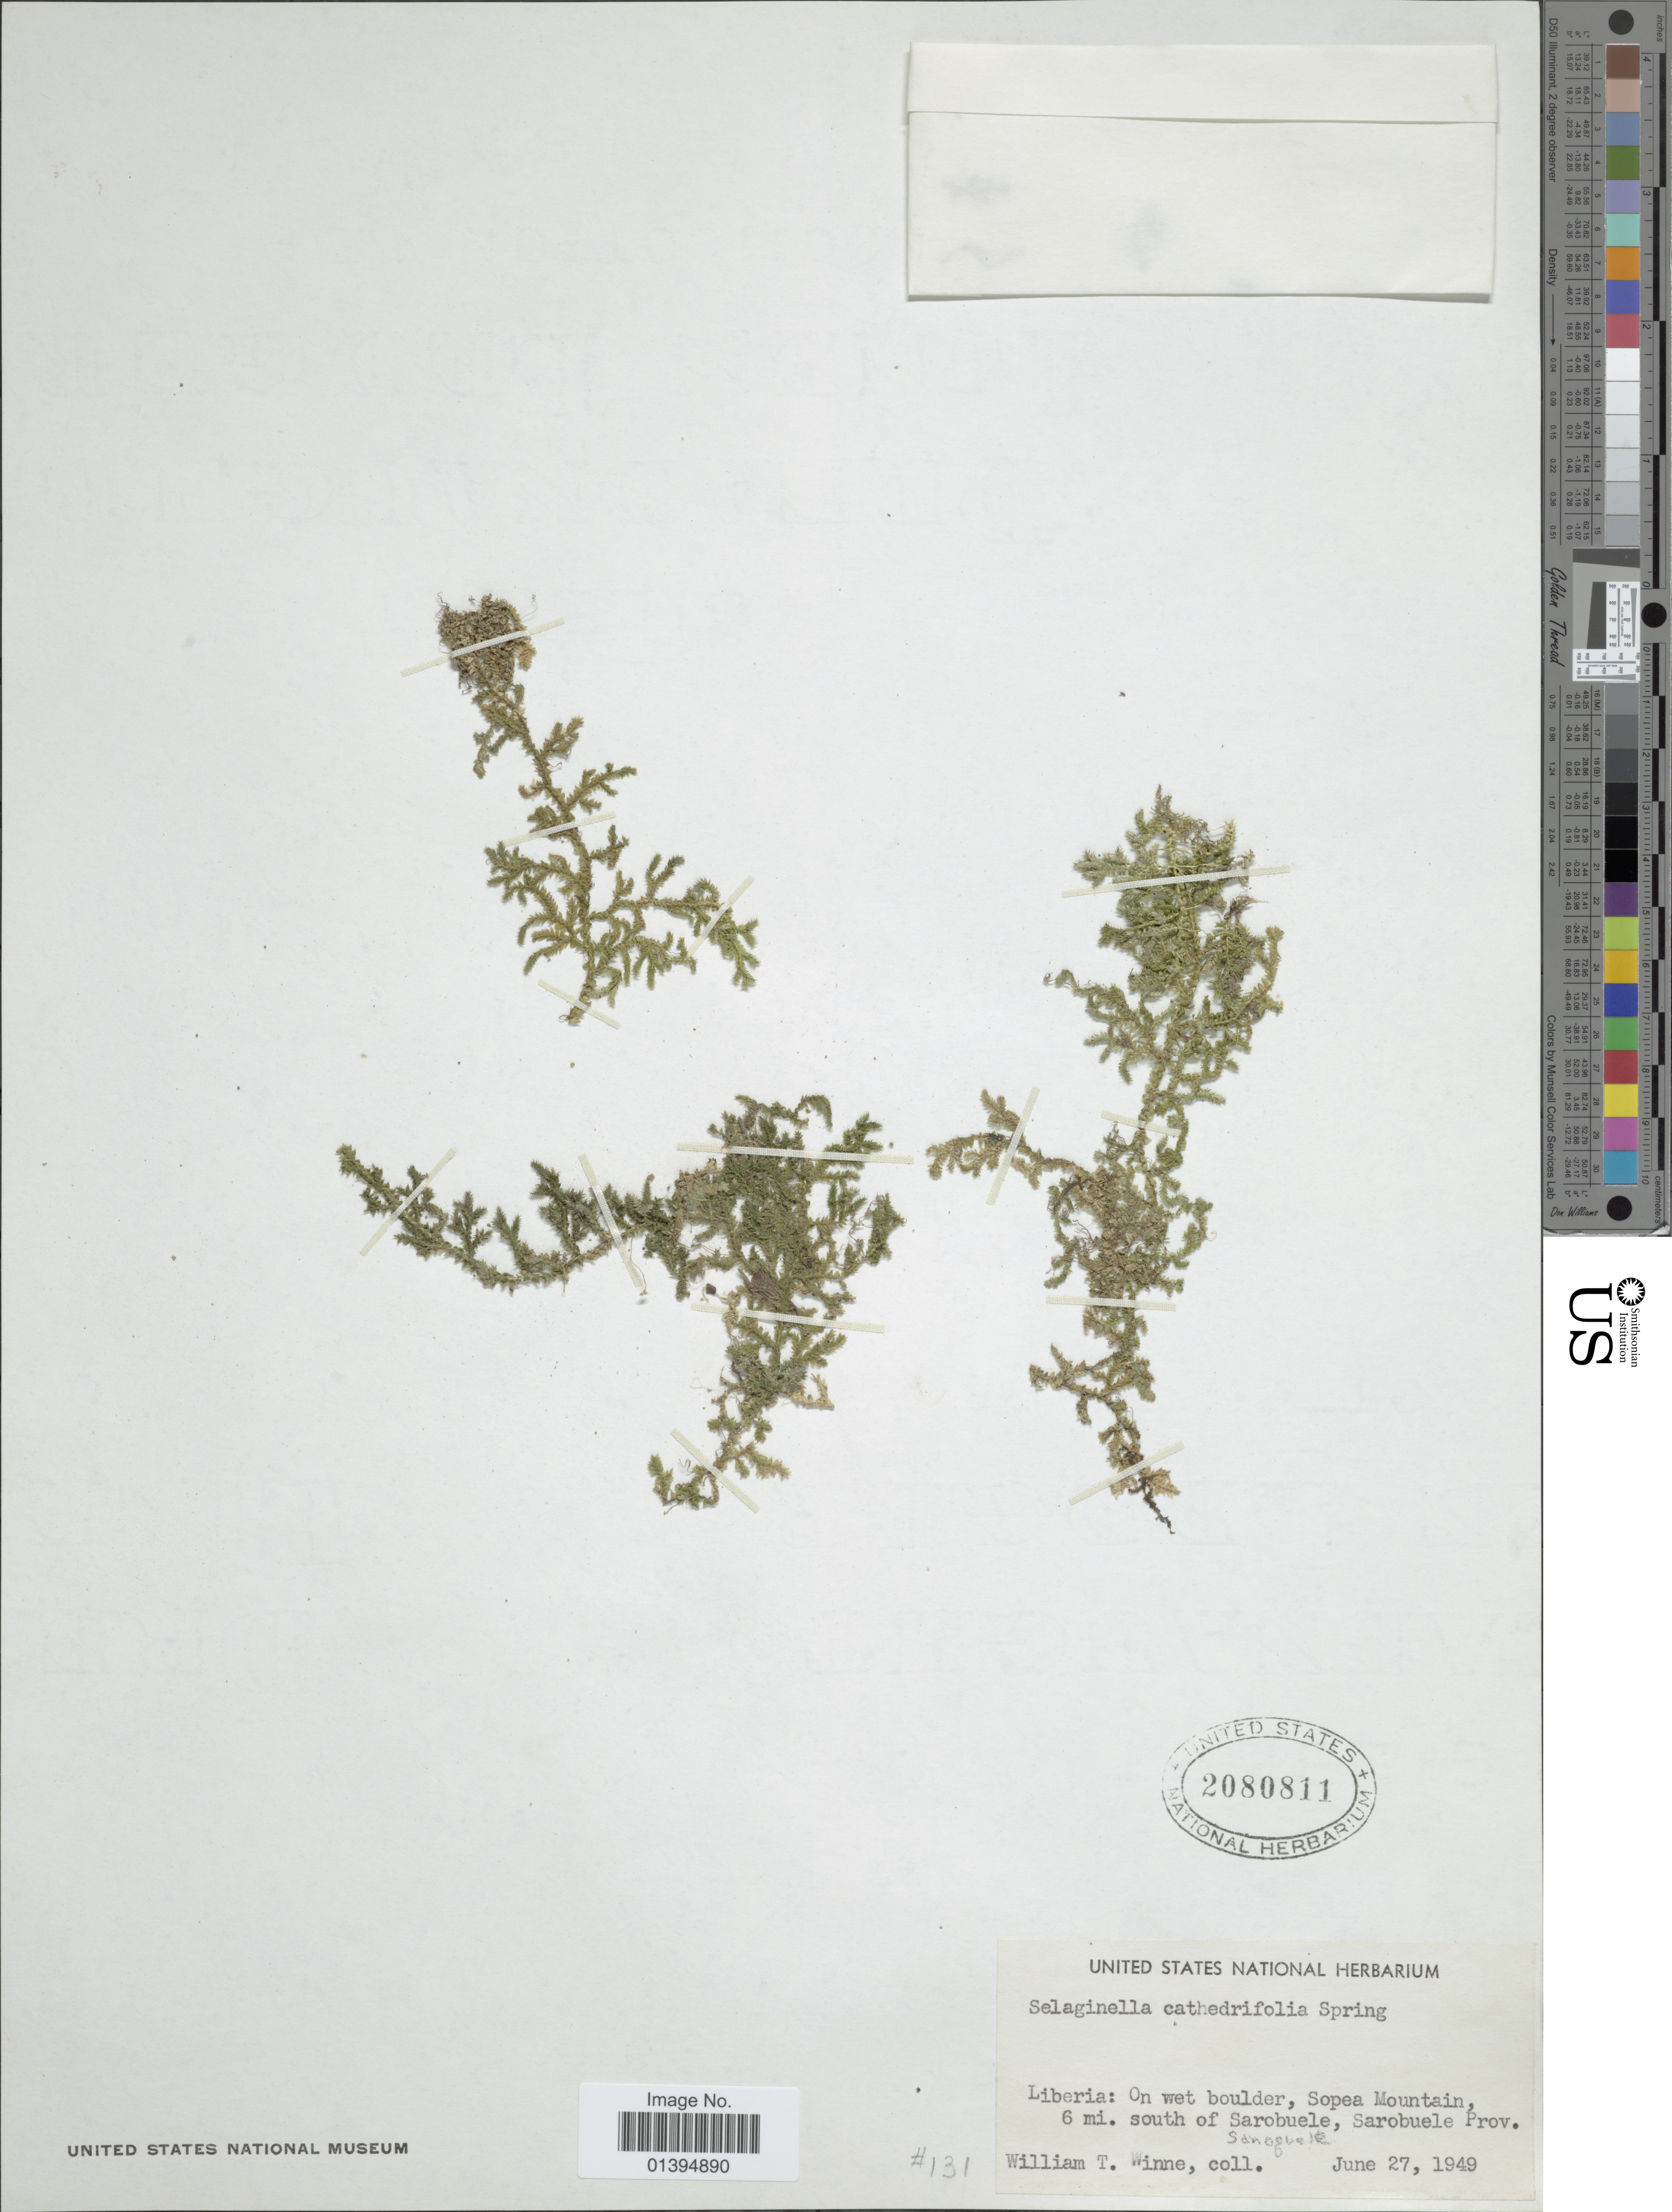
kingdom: Plantae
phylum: Tracheophyta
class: Lycopodiopsida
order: Selaginellales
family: Selaginellaceae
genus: Selaginella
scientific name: Selaginella cathedrifolia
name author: Spring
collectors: W. Winne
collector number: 131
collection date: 1949-06-27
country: Liberia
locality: Sopea Mountain, 6 mi. south of Sarobuele, Sarobuele Prov.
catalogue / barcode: US 2080811